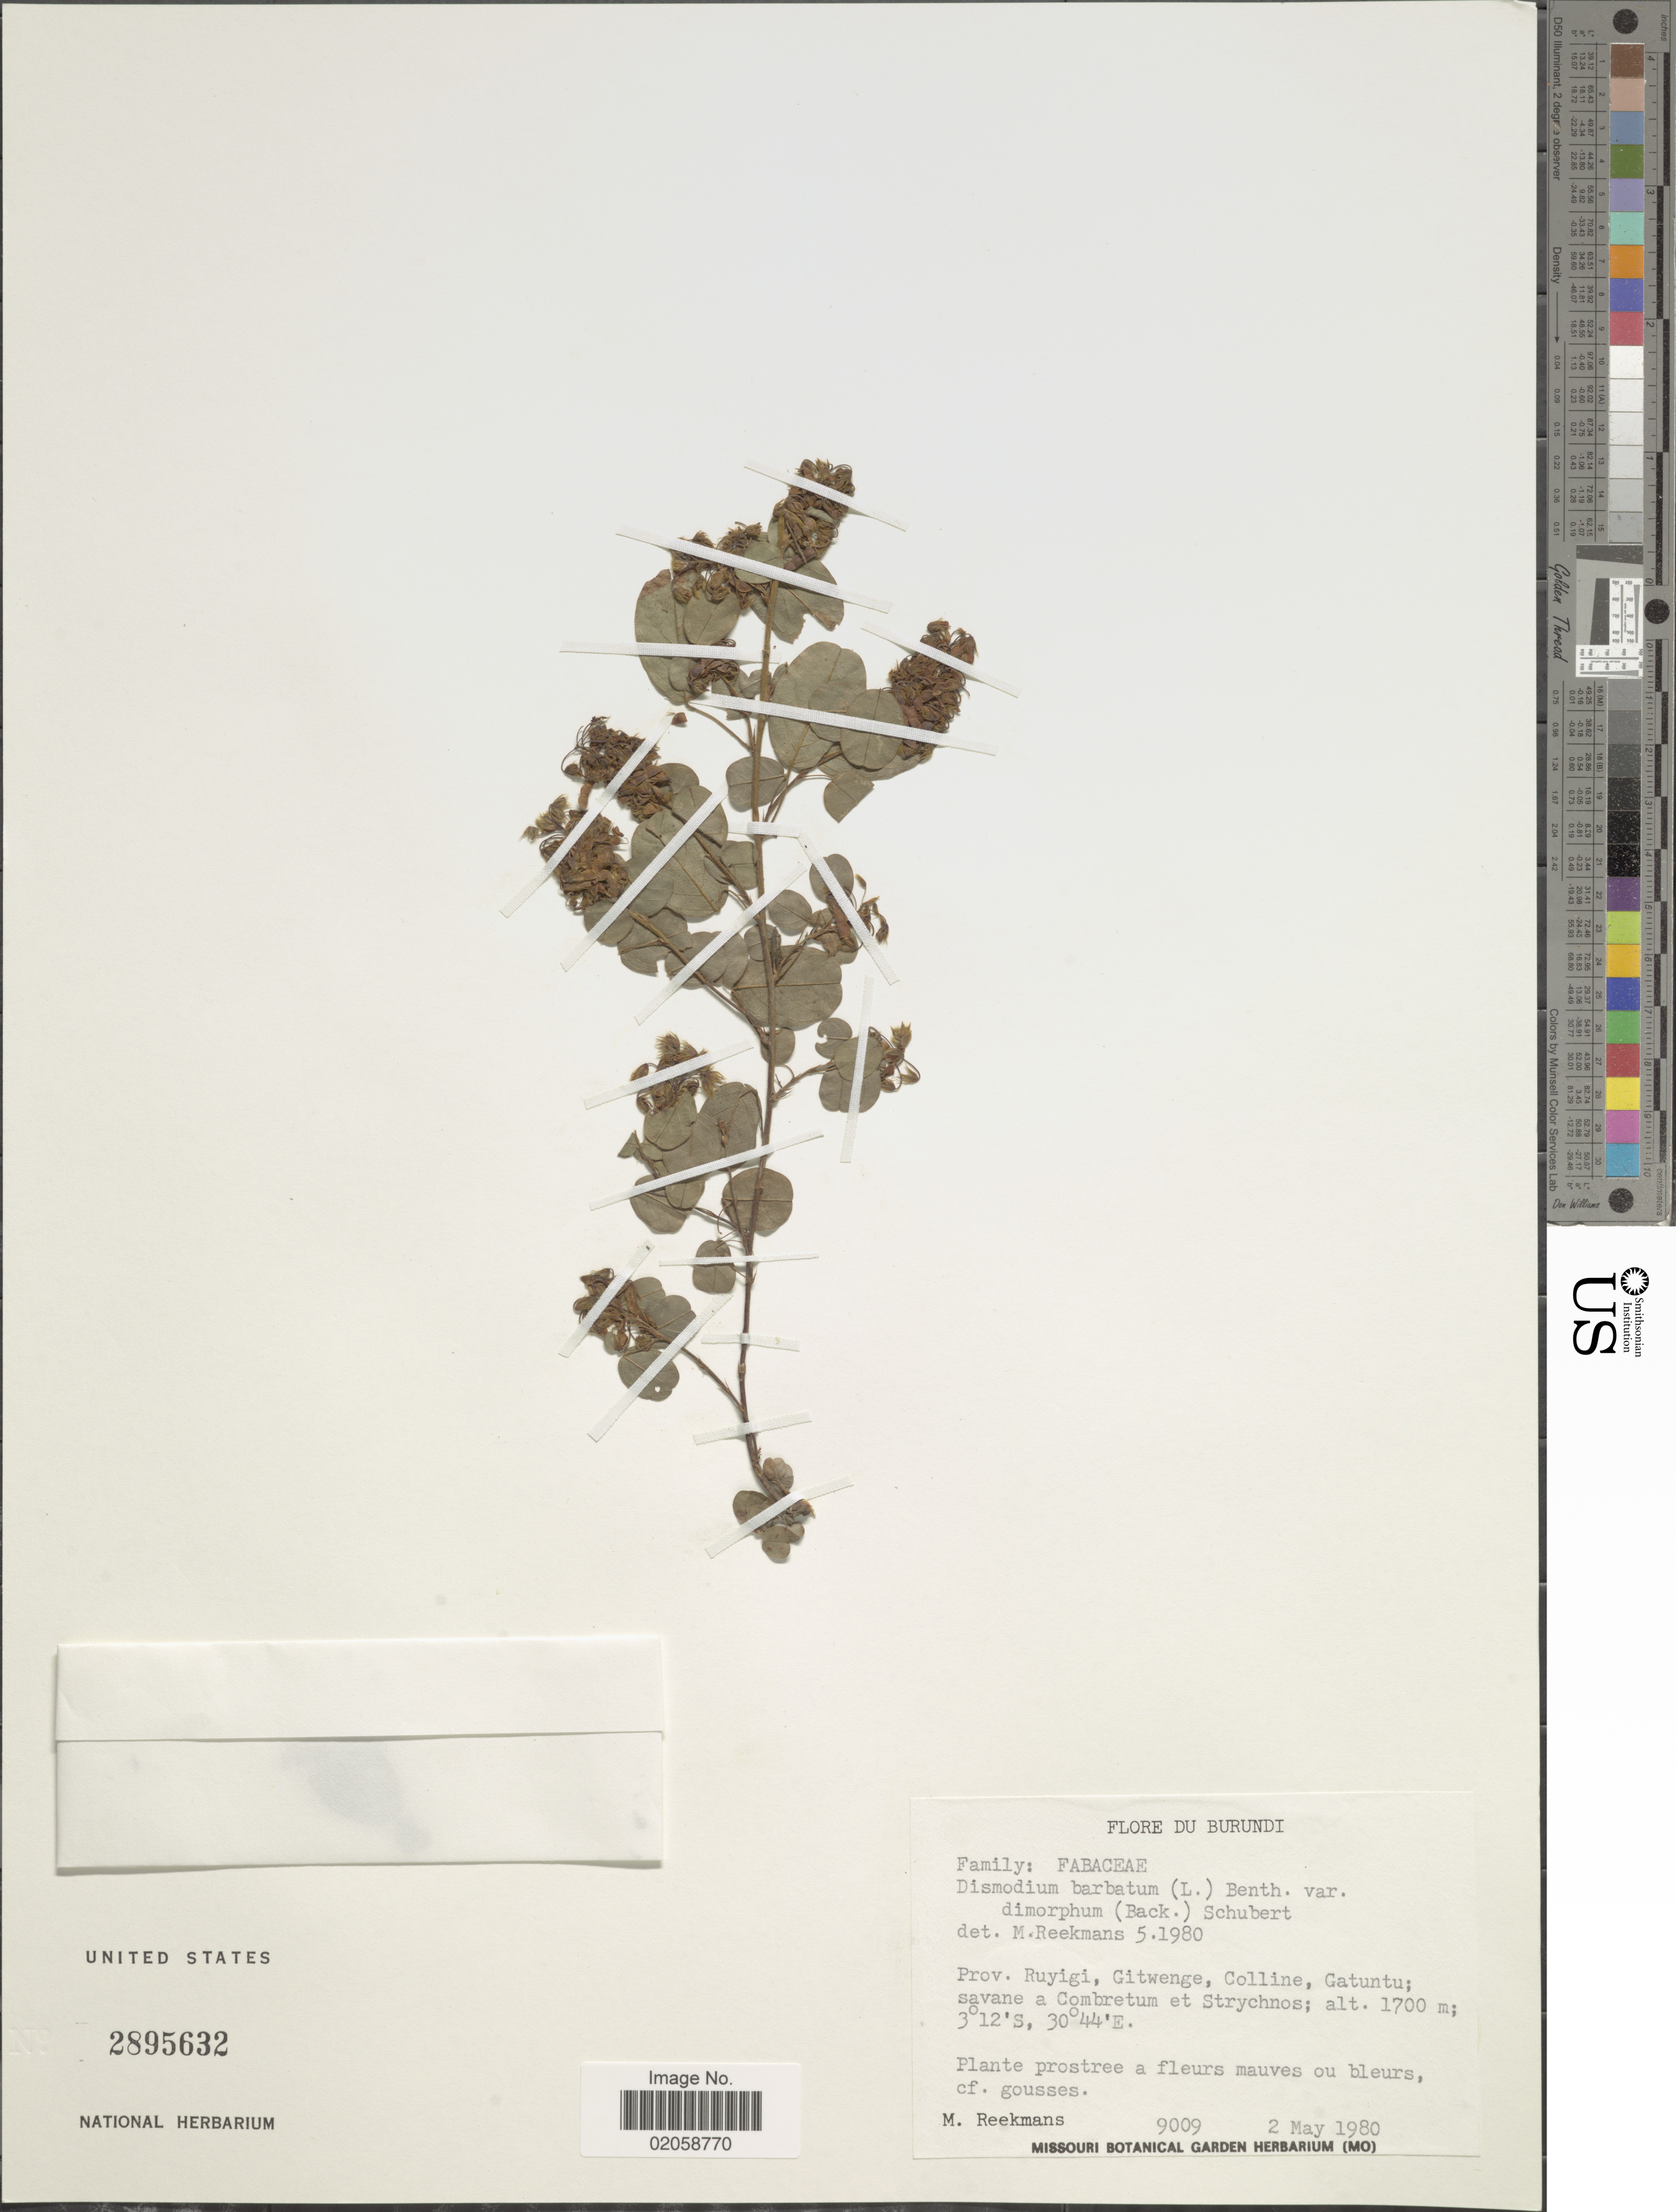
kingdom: Plantae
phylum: Tracheophyta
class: Magnoliopsida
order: Fabales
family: Fabaceae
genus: Grona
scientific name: Grona barbata var. dimorpha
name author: (Welw. ex Baker) H. Ohashi & K. Ohashi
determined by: Strong, Mark T., (BOT), Smithsonian Institution - National Museum of Natural History (UNITED STATES)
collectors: M. Reekmans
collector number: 9009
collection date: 1980-05-02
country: Burundi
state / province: Ruyigi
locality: Prov. Ruyigi, Gitwenge, Colline, Gatuntu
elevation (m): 1700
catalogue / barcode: US 2895632